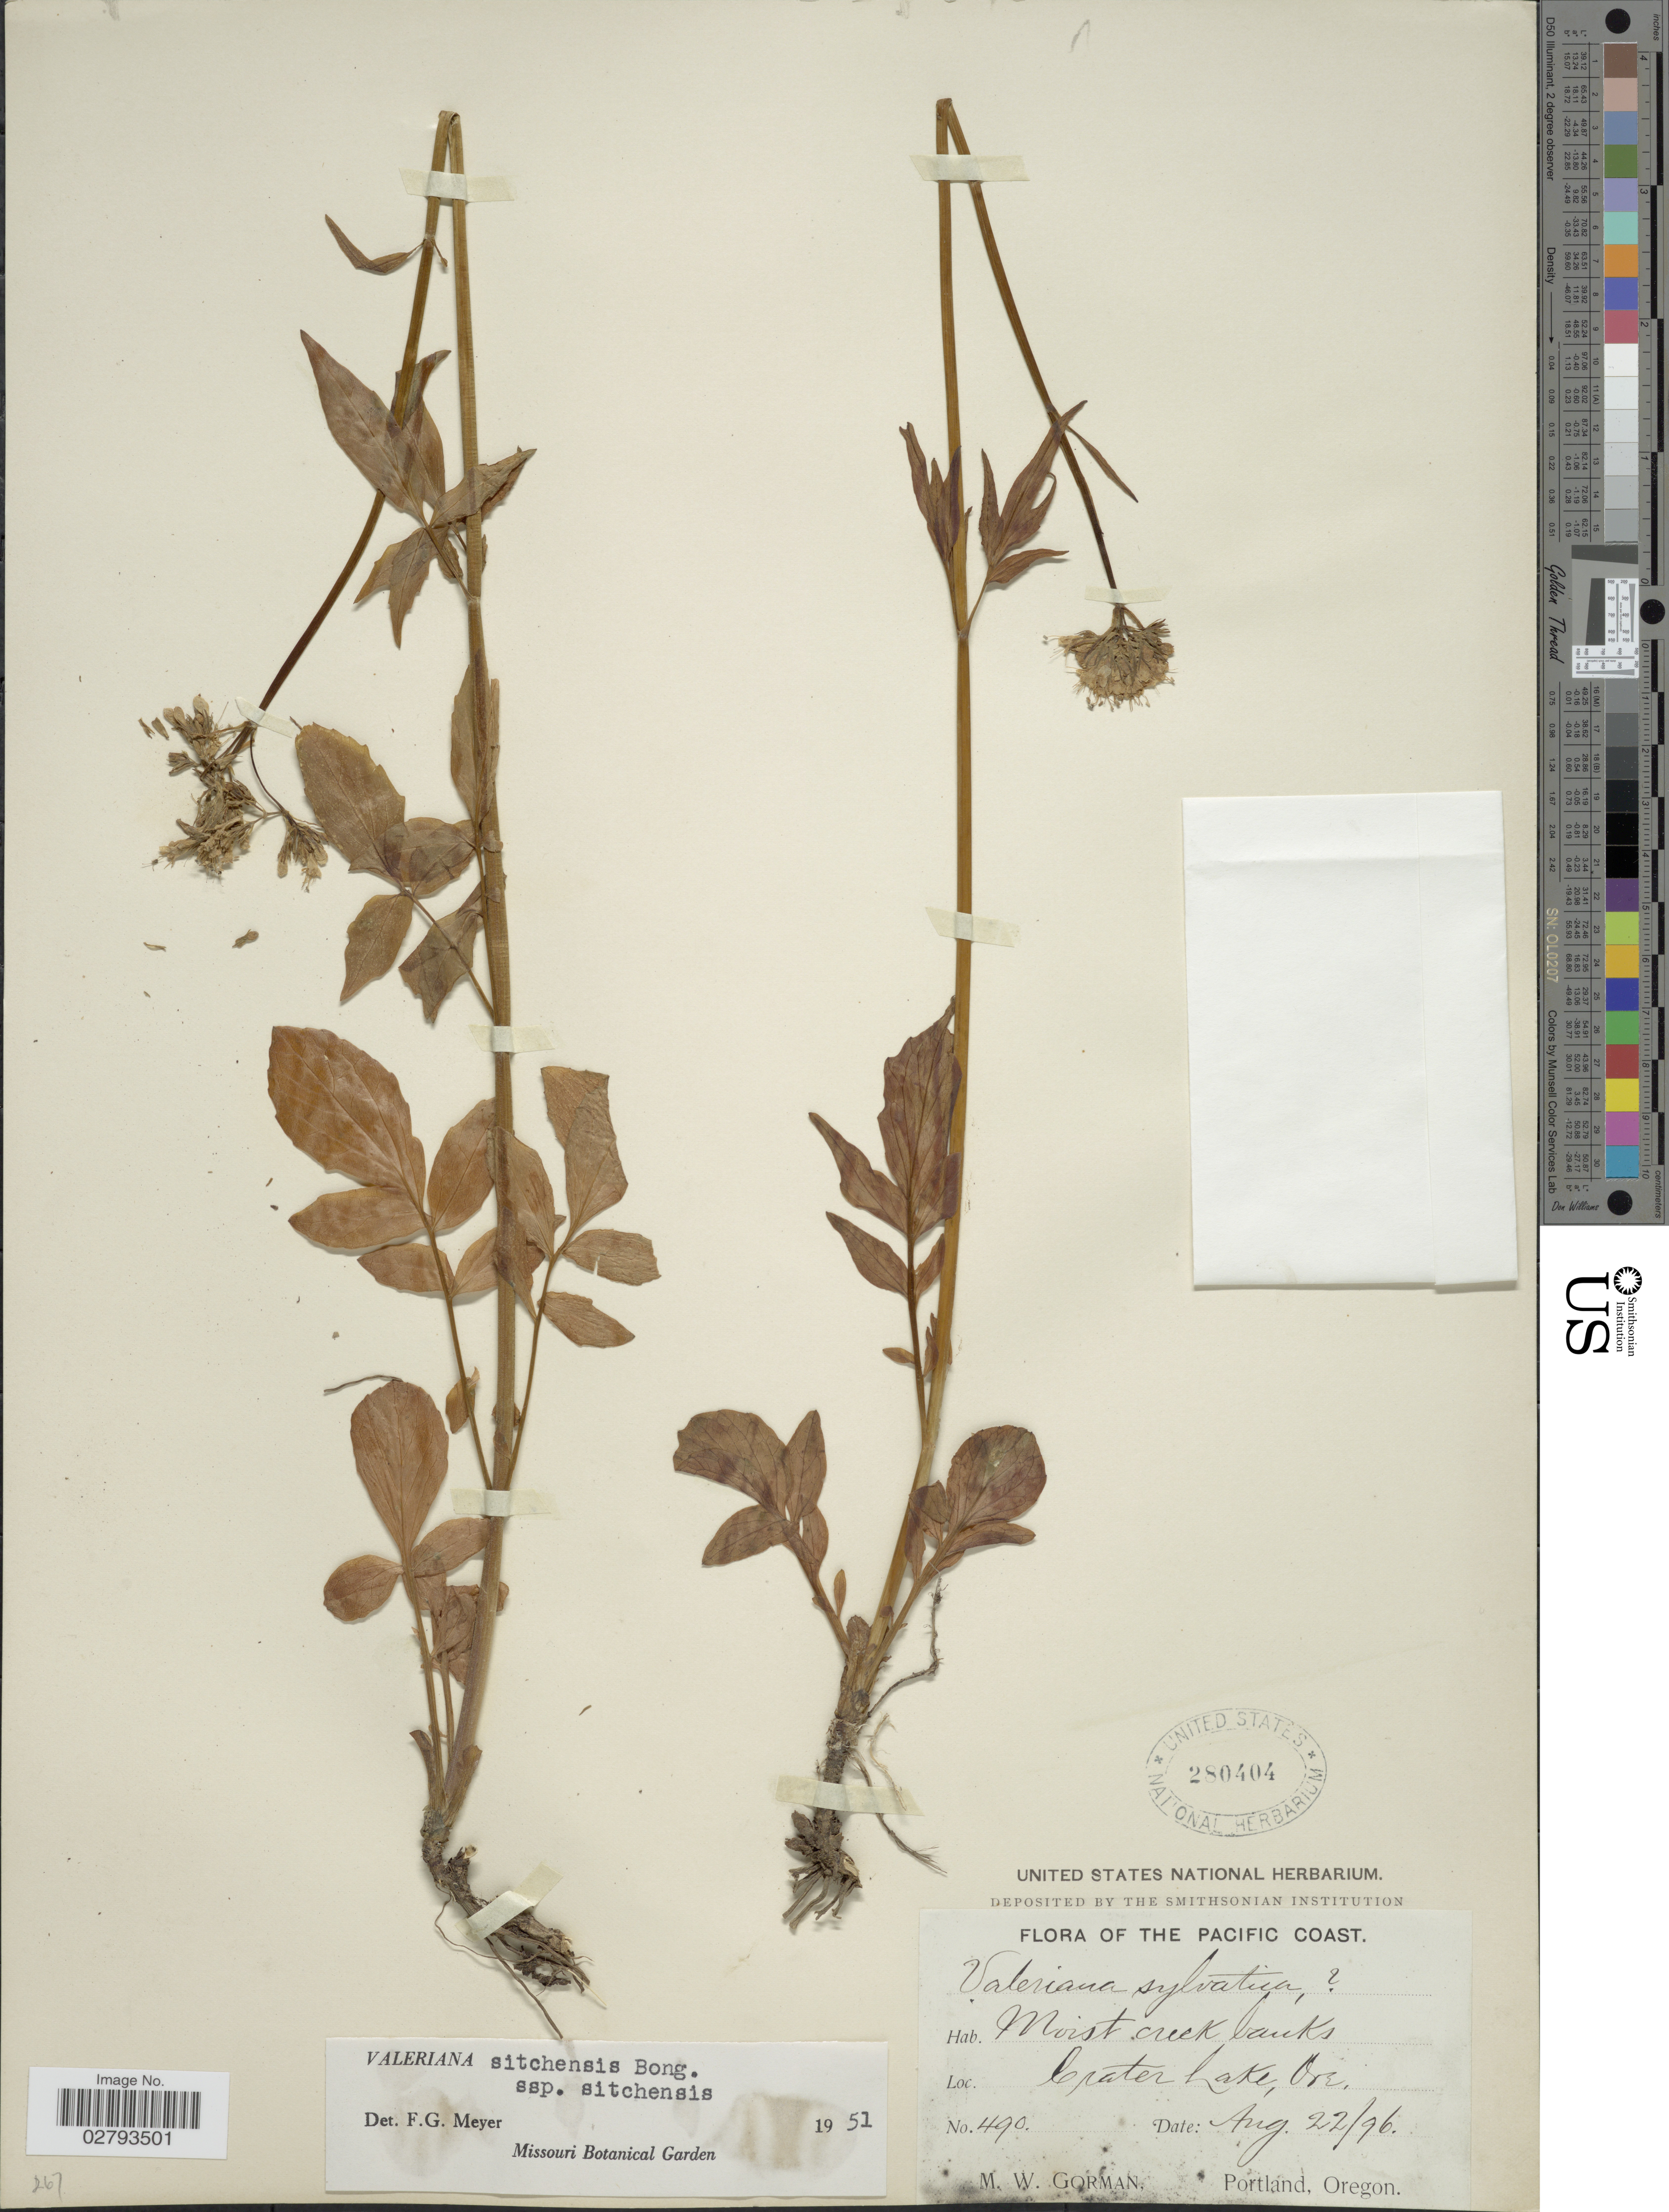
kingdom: Plantae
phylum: Tracheophyta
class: Magnoliopsida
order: Dipsacales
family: Caprifoliaceae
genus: Valeriana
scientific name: Valeriana sitchensis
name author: Bong.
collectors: M. W. Gorman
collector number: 490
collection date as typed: Transcribed d/m/y: 22/8/96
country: United States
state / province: Oregon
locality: Pacific Coast, Crater Lake.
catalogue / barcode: US 280404